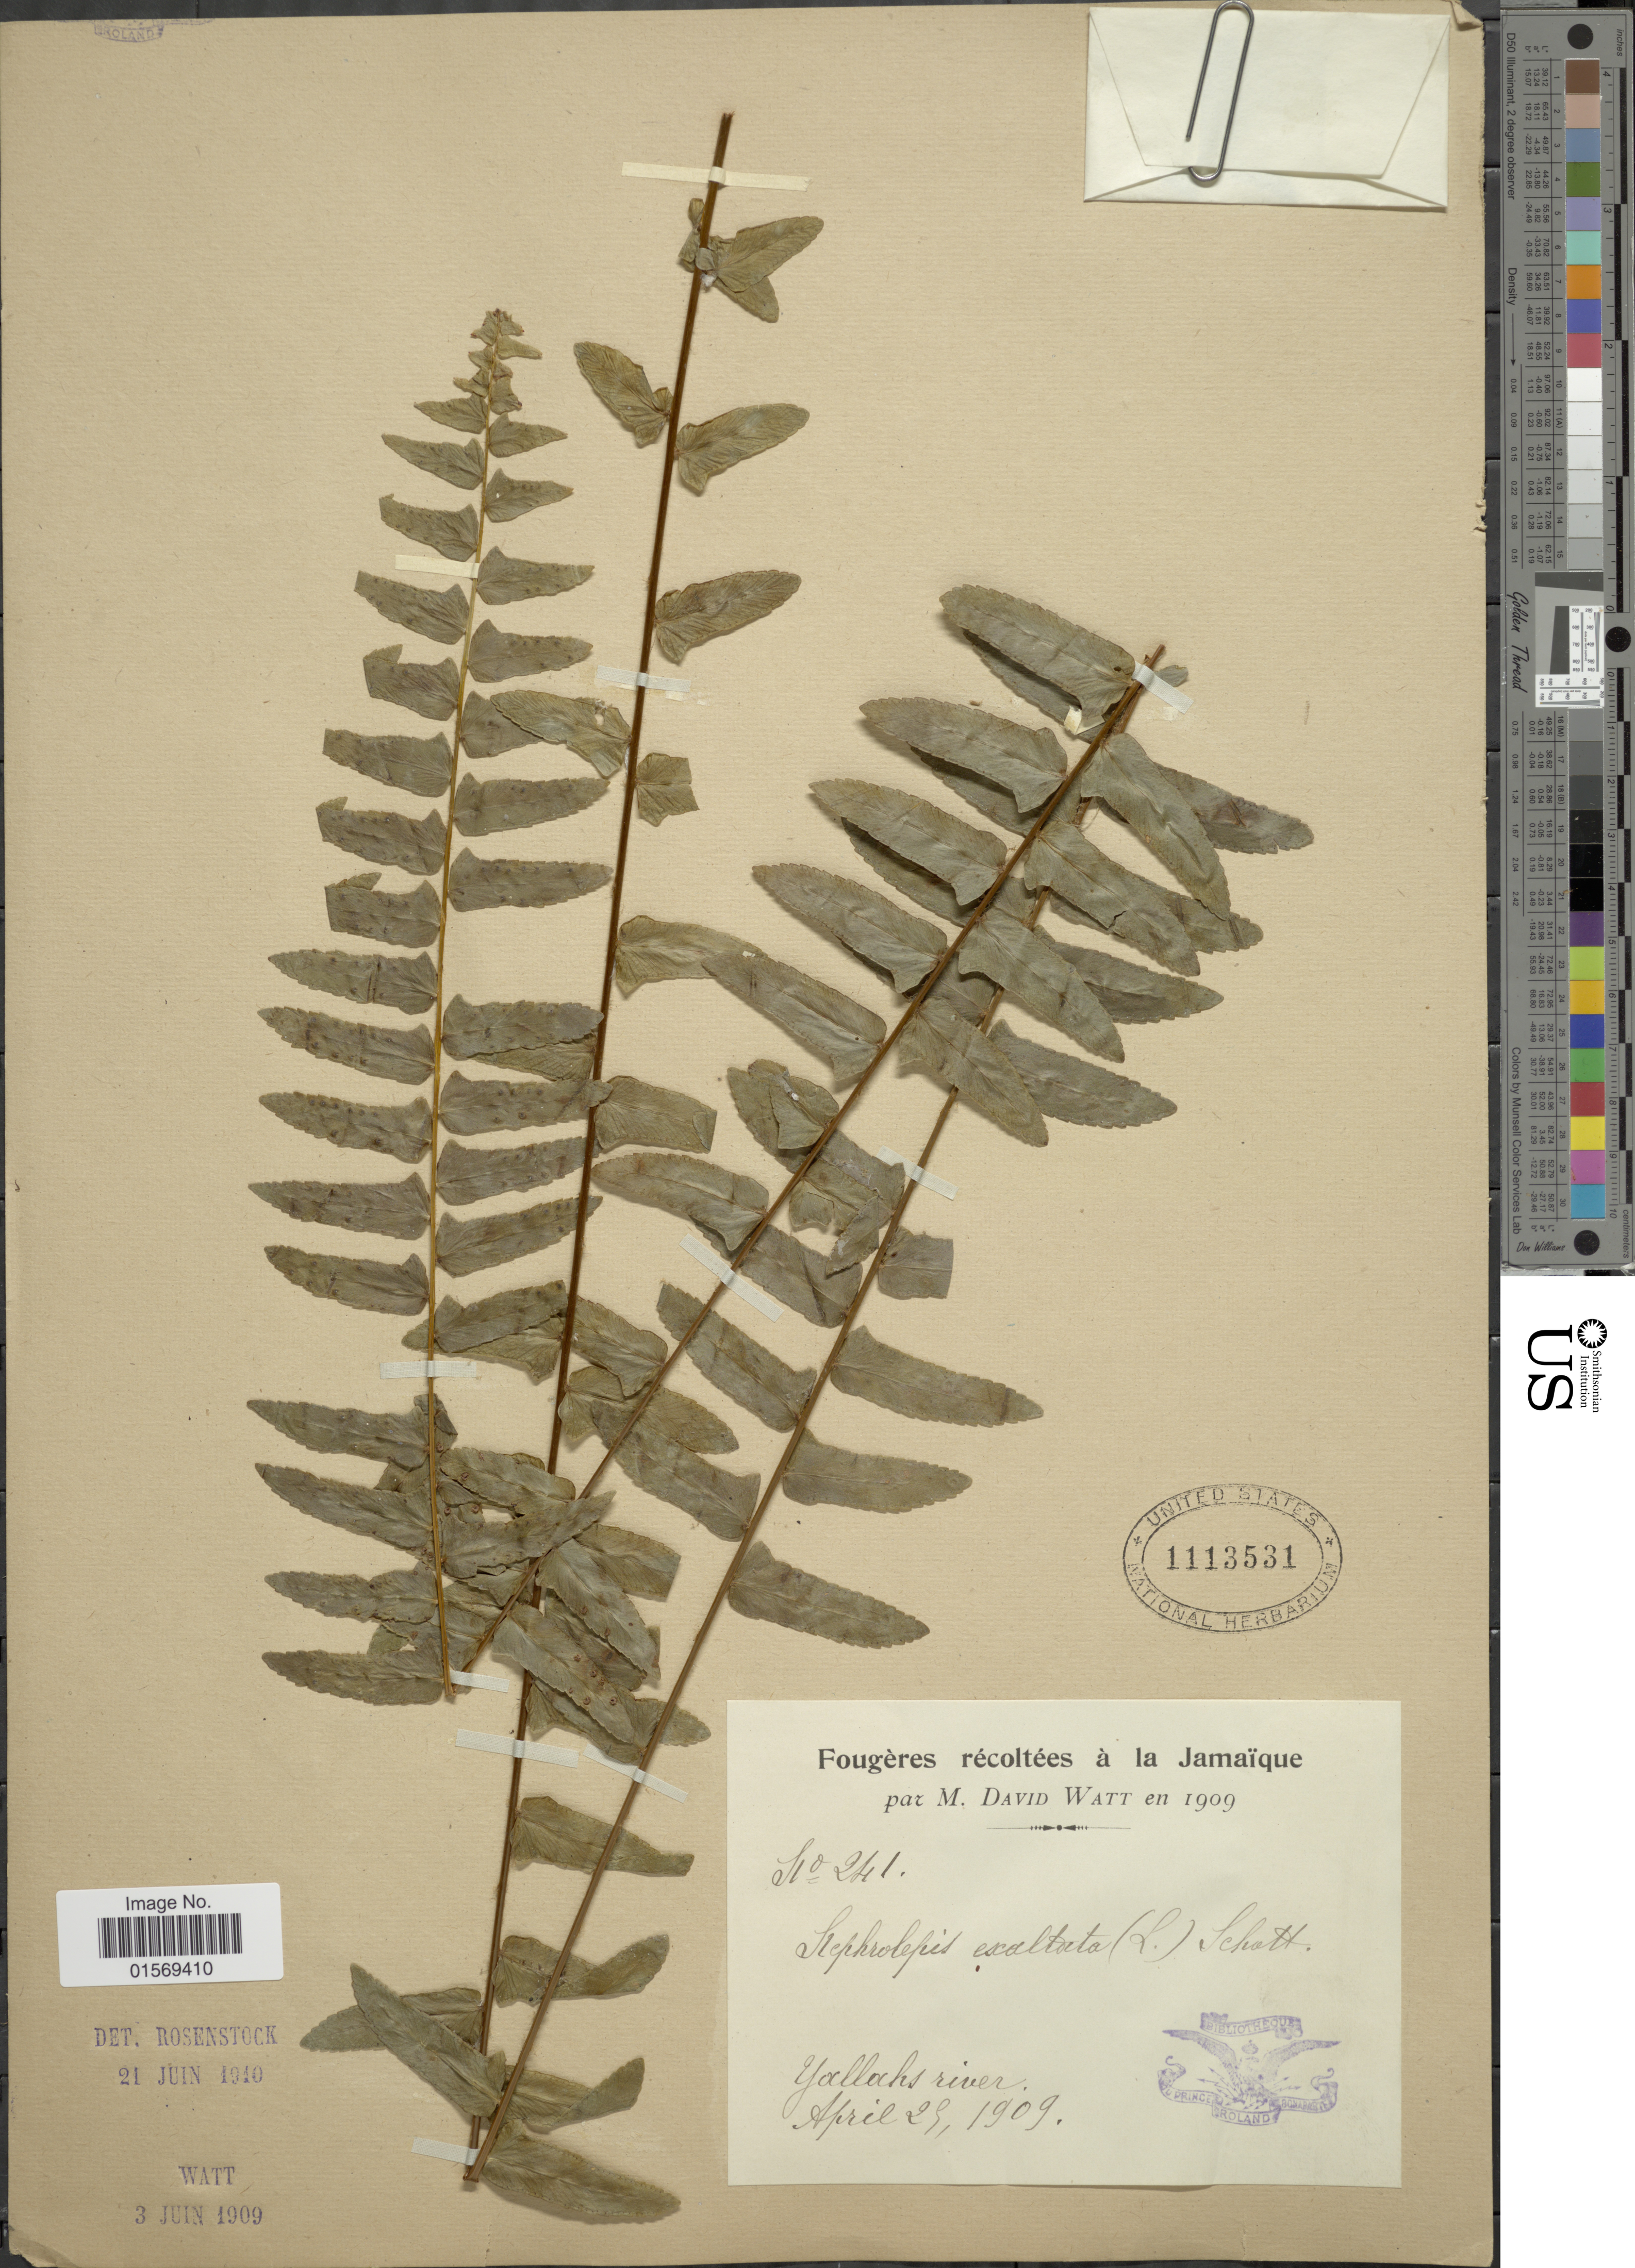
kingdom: Plantae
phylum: Tracheophyta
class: Polypodiopsida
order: Polypodiales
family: Nephrolepidaceae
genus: Nephrolepis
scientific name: Nephrolepis exaltata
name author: (L.) Schott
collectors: M. Watt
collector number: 241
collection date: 1909-04-25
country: Jamaica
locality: Yallahs river.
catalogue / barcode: US 1113531